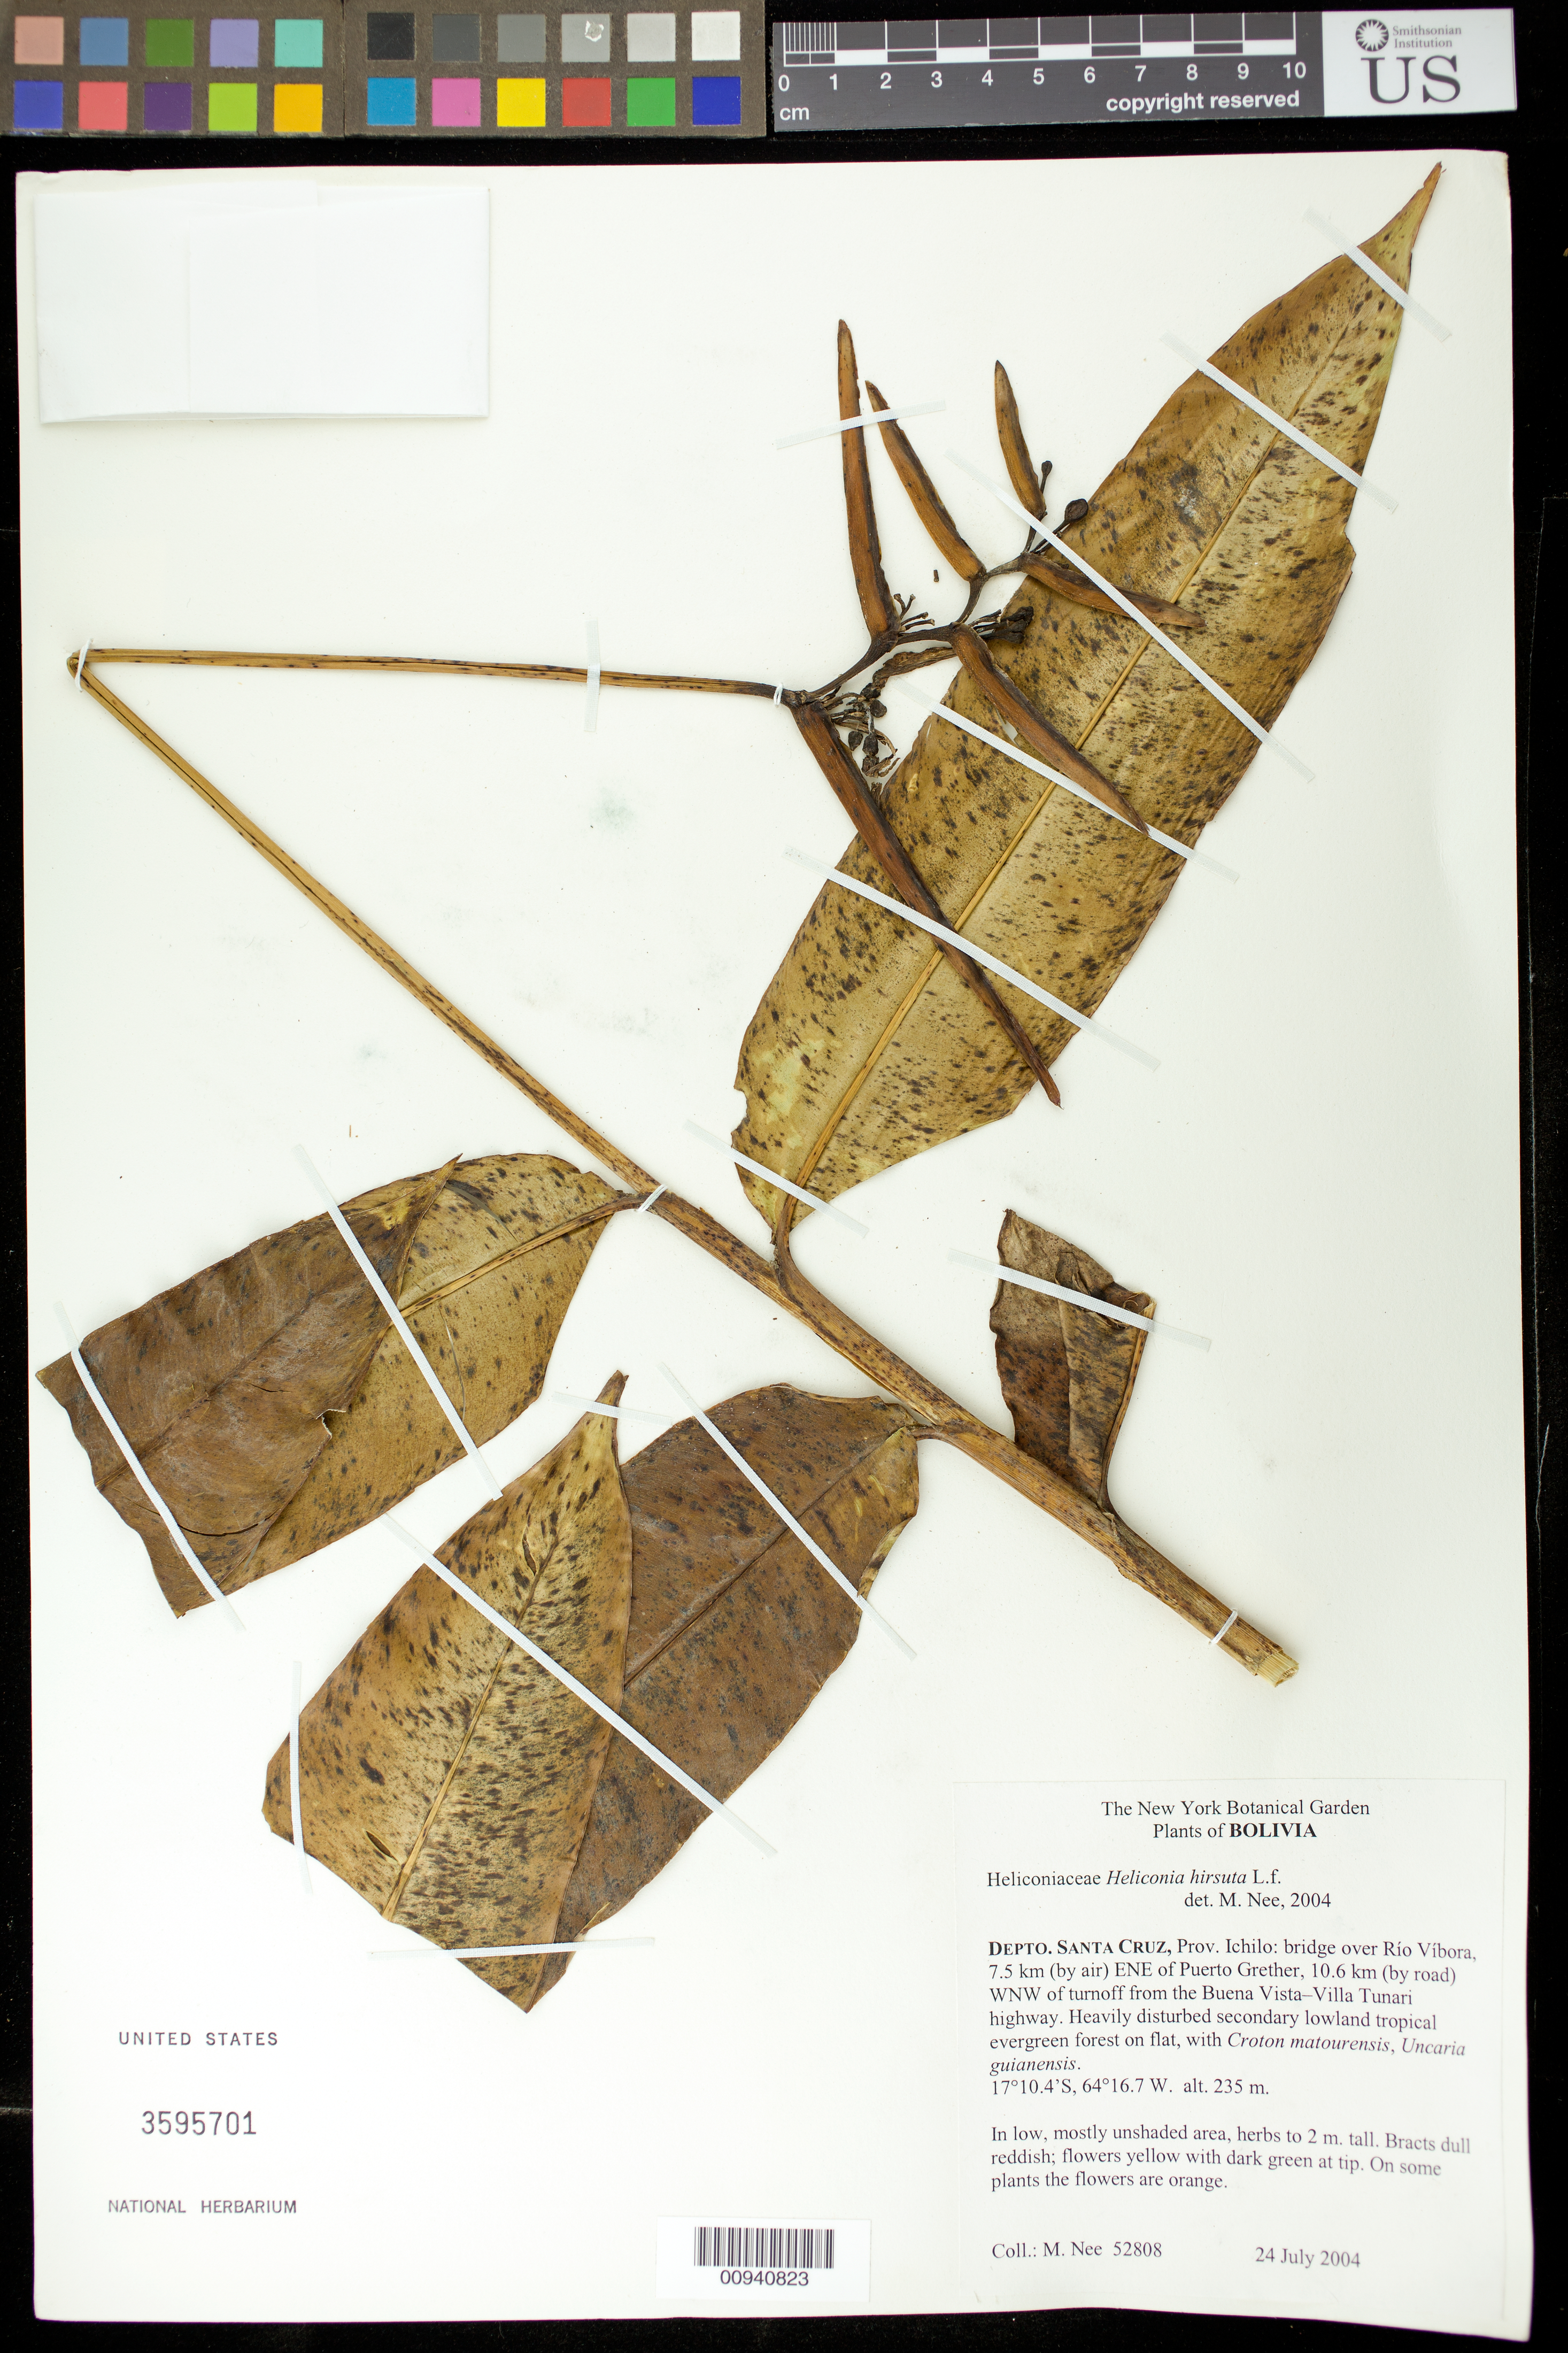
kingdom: Plantae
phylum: Tracheophyta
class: Liliopsida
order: Zingiberales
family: Heliconiaceae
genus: Heliconia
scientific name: Heliconia hirsuta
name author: L. f.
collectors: M. Nee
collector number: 52808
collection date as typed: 24 Jul 2004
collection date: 2004-07-24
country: Bolivia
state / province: Santa Cruz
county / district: Ichilo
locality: Bridge over Rio Vibora, 7.5 km (by air) ENE of Puerto Grether, 10.6 km (by road) WNW of turnoff from the Buena Vista-Villa Tunari highway.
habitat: Heavily disturbed secondary lowland tropical evergreen forest on flat, with Croton matourensis, Uncaria guianensis.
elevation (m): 235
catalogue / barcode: US 3595701